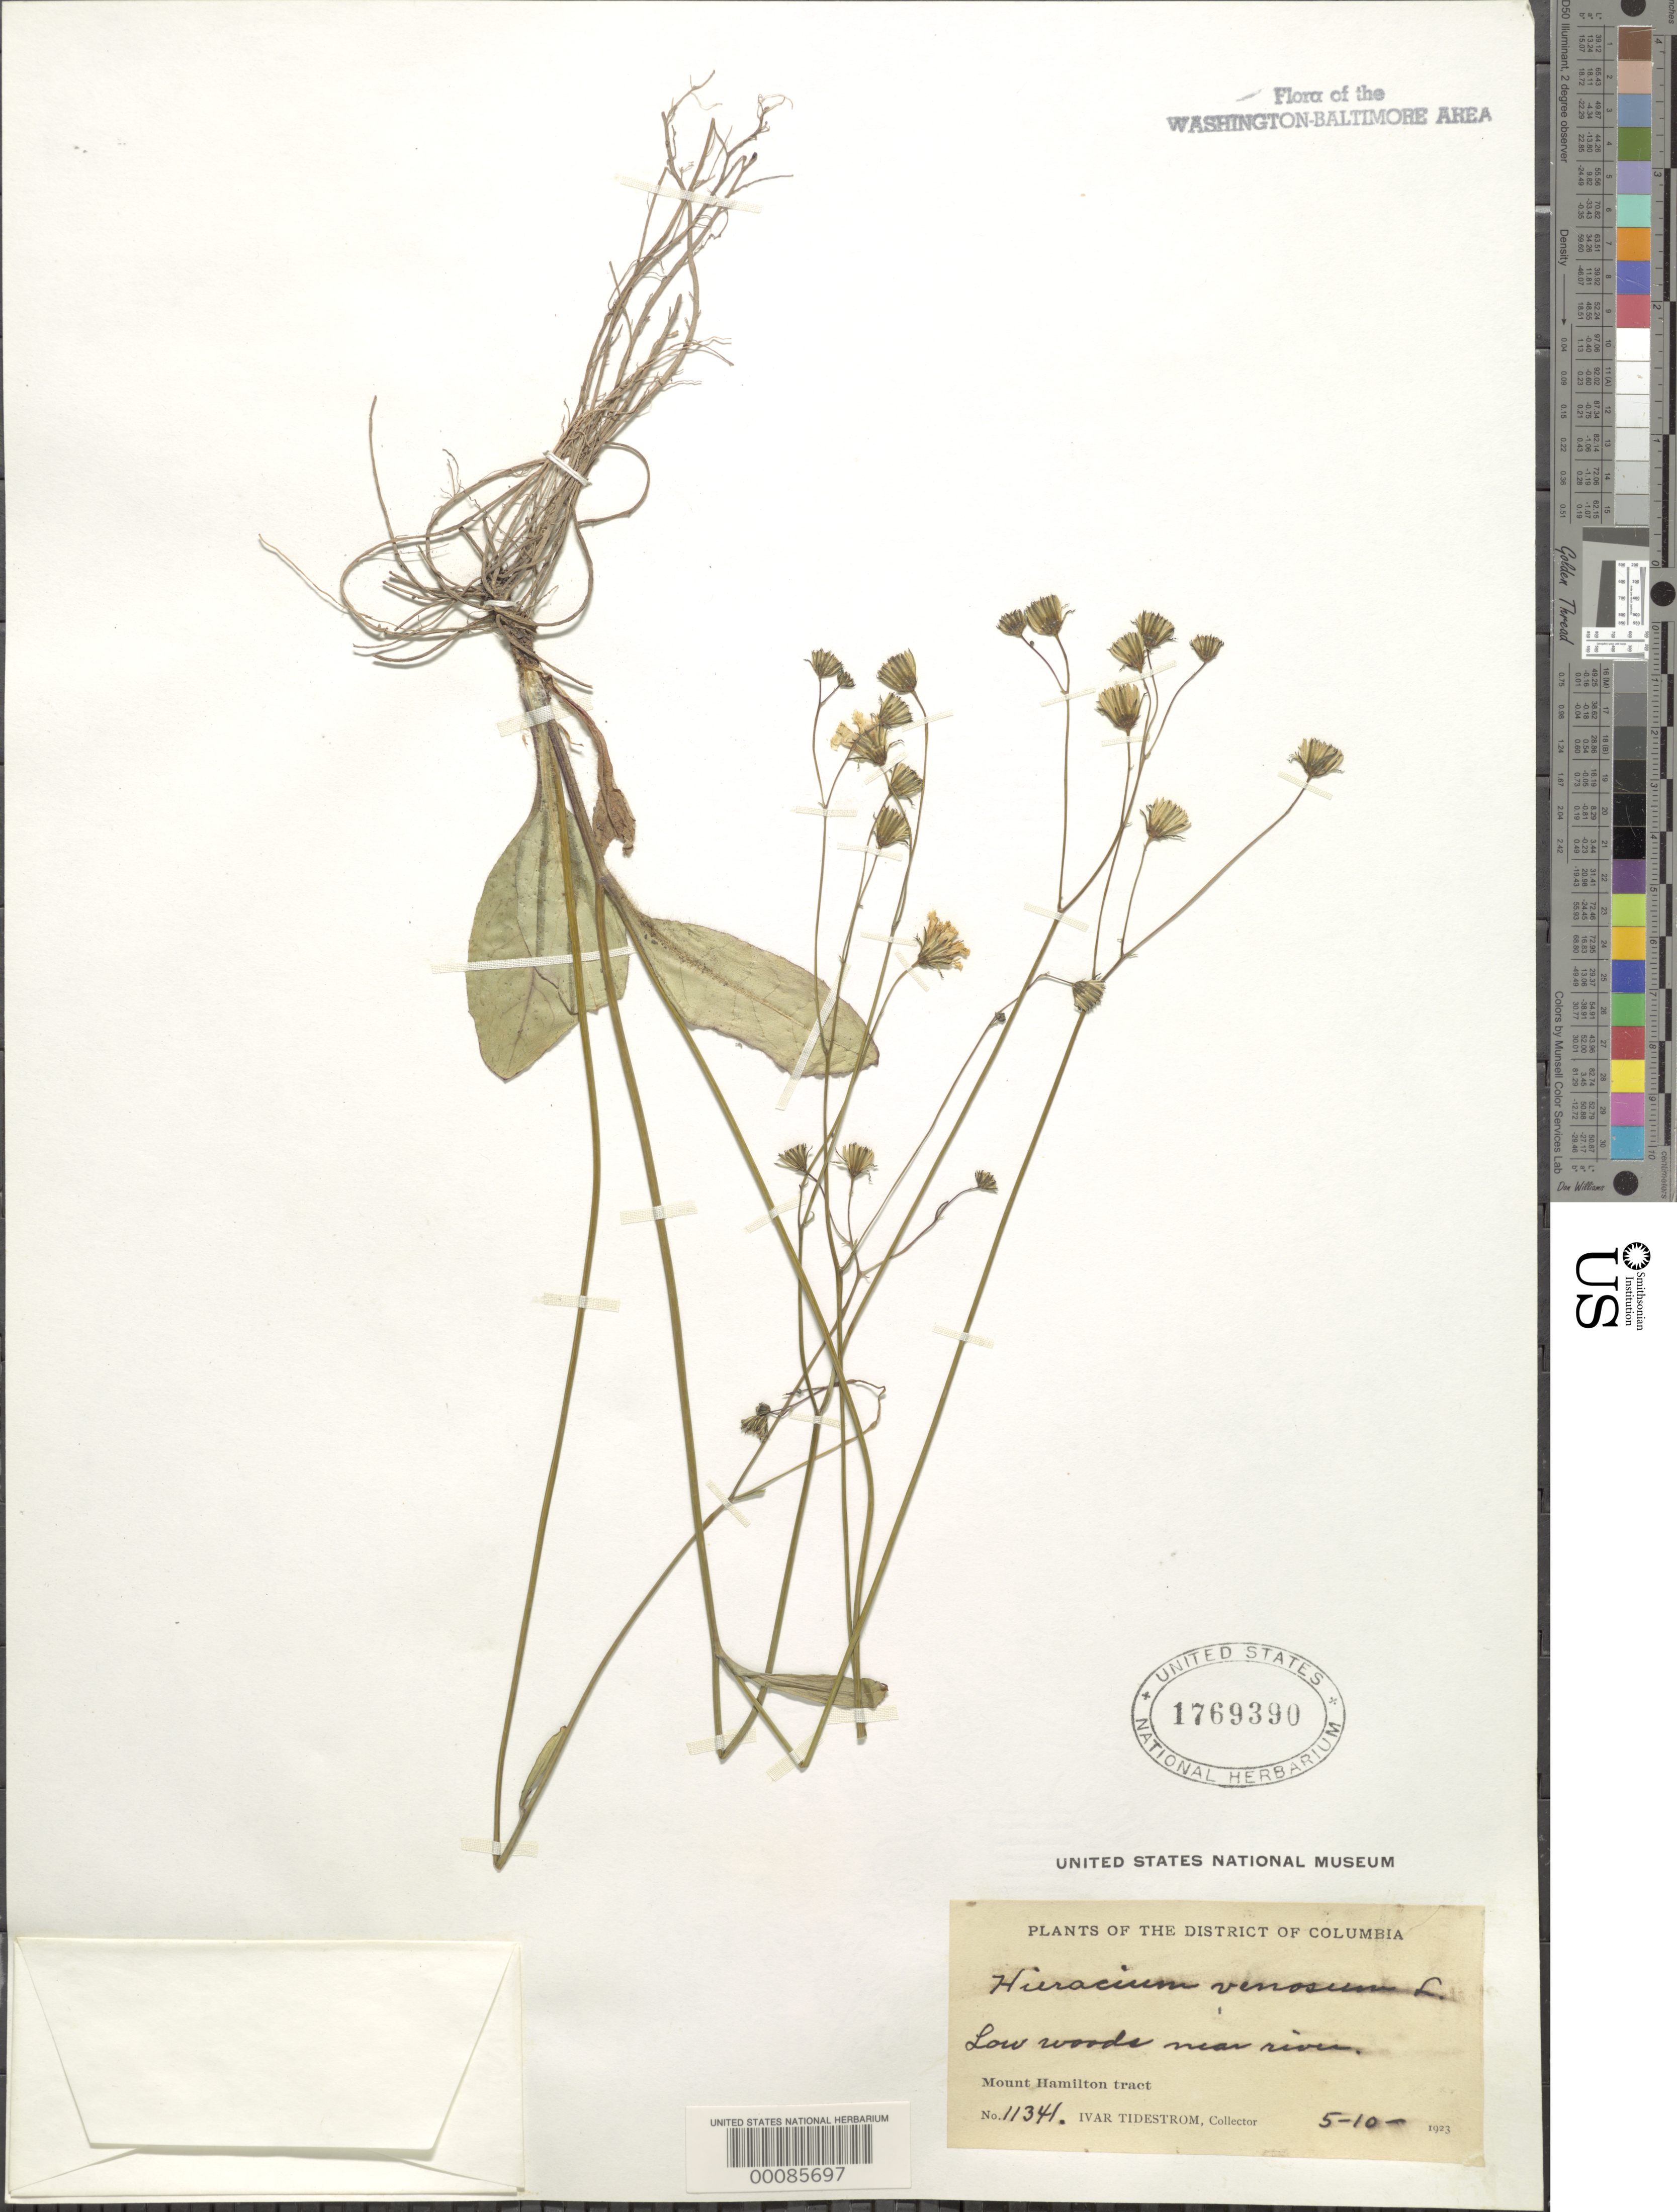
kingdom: Plantae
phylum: Tracheophyta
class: Magnoliopsida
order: Asterales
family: Asteraceae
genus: Hieracium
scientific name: Hieracium venosum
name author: L.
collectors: I. F. Tidestrom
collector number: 11341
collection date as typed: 10 May 1923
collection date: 1923-05-10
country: United States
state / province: District of Columbia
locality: Mount Hamilton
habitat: Low woods near river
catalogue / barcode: US 1769390